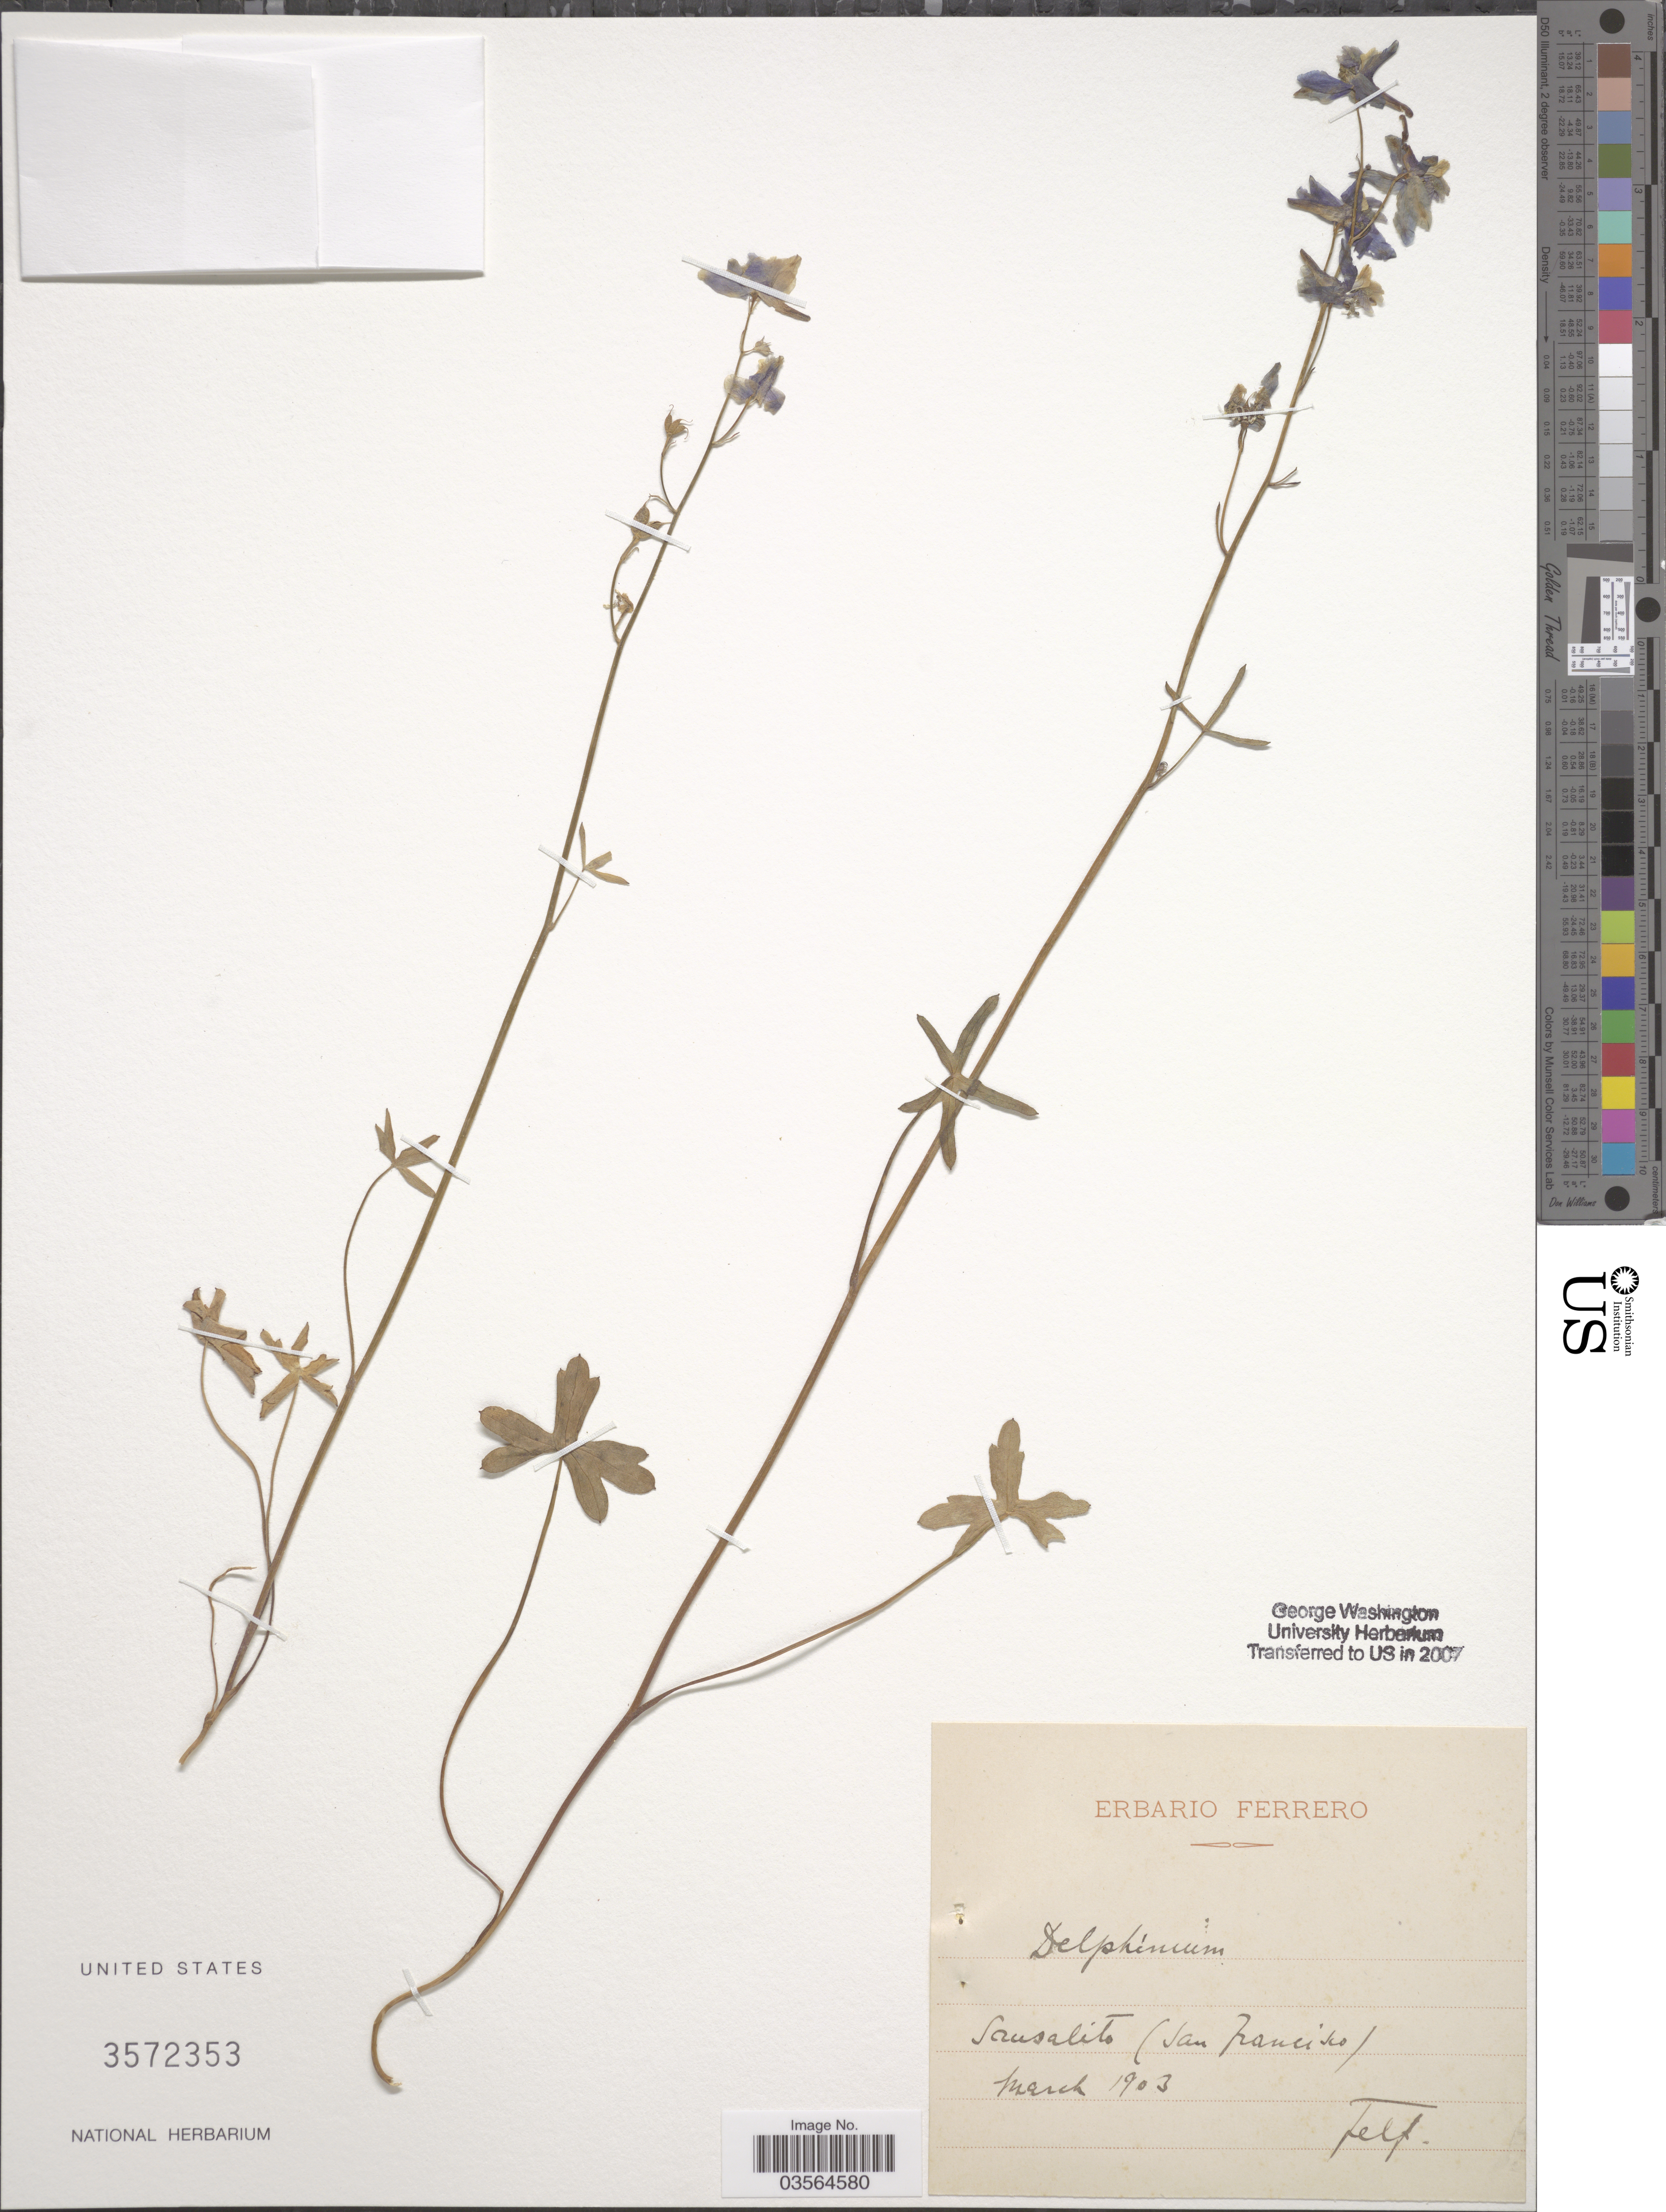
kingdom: Plantae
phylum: Tracheophyta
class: Magnoliopsida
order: Ranunculales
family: Ranunculaceae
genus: Delphinium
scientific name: Delphinium sp.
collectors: F. Ferrero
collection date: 1903-03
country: United States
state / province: California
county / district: San Francisco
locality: Sausalito (San Francisco).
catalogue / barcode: US 3572353